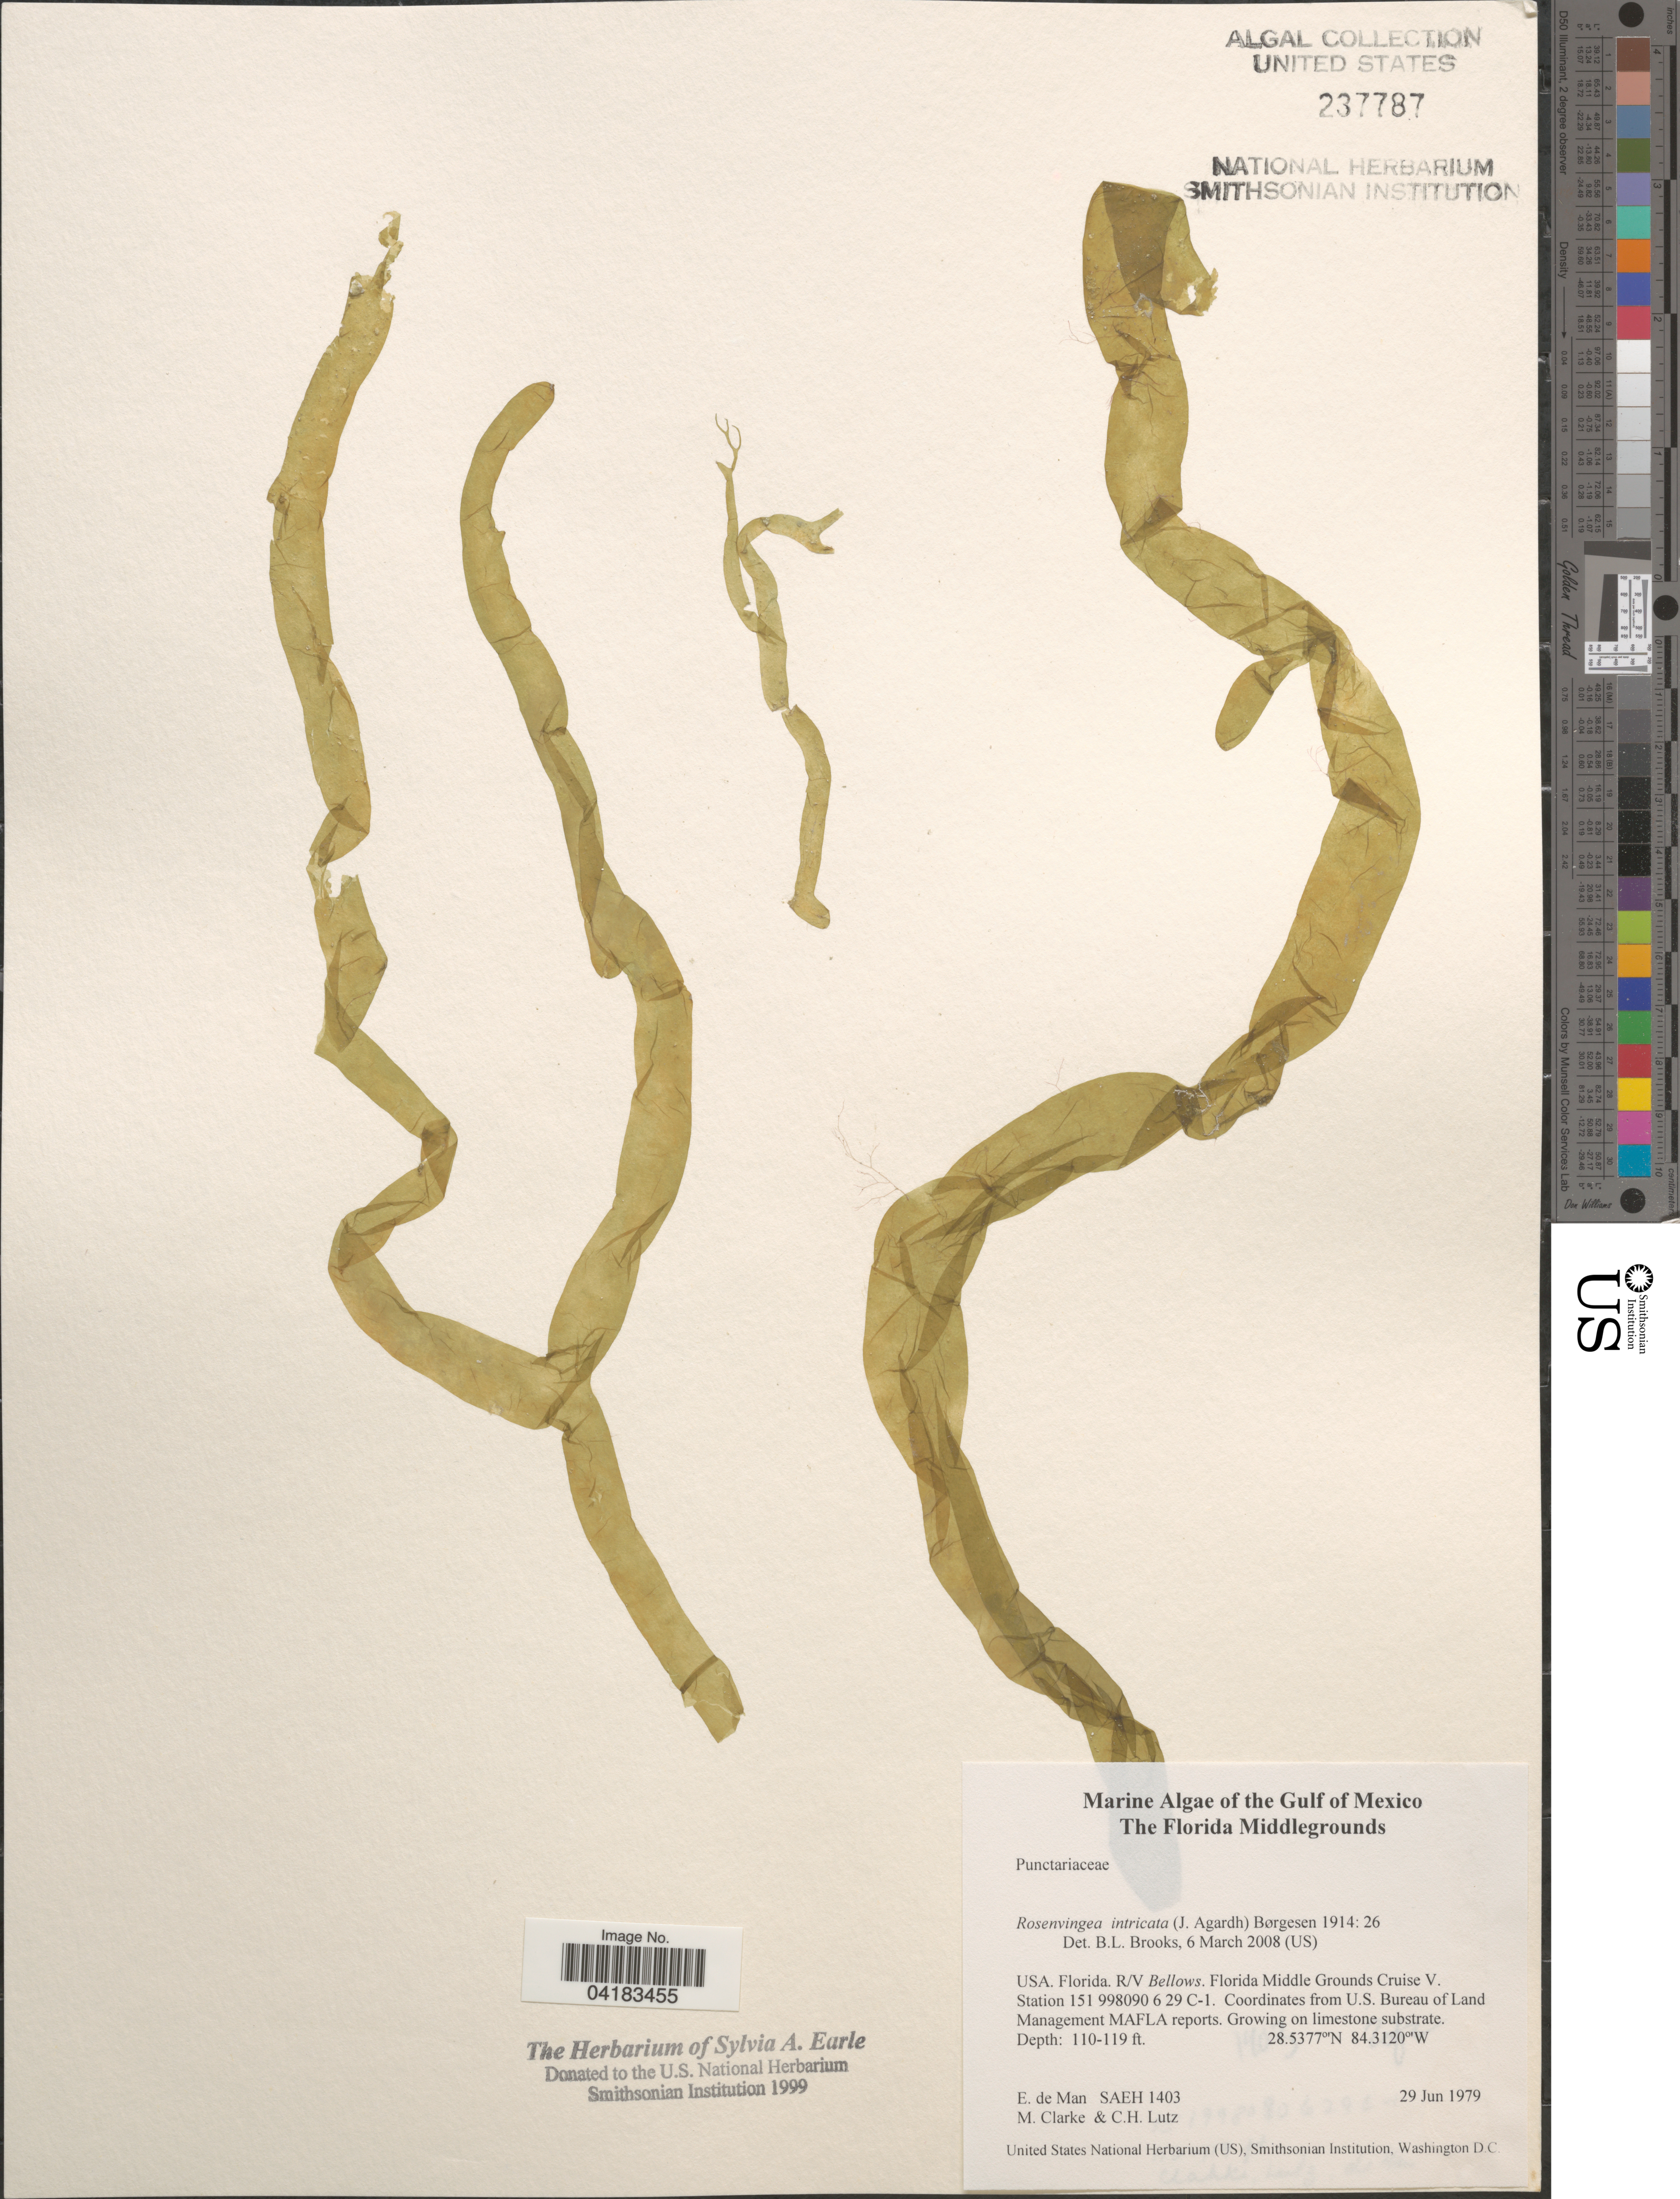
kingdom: Chromista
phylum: Ochrophyta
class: Phaeophyceae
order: Scytosiphonales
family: Scytosiphonaceae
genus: Rosenvingea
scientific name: Rosenvingea endiviifolia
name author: (Martius) M.J. Wynne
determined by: Algae name updating Project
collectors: E. de Man, M. Clarke & C. Lutz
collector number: SAEH1403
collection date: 1979-06-29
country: United States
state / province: Florida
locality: The Gulf of Mexico. The Florida Middlegrounds. R/V Bellows. Florida Middle Grounds Cruise V. Station 151 998090 6 29 C-1.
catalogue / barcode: US 237787